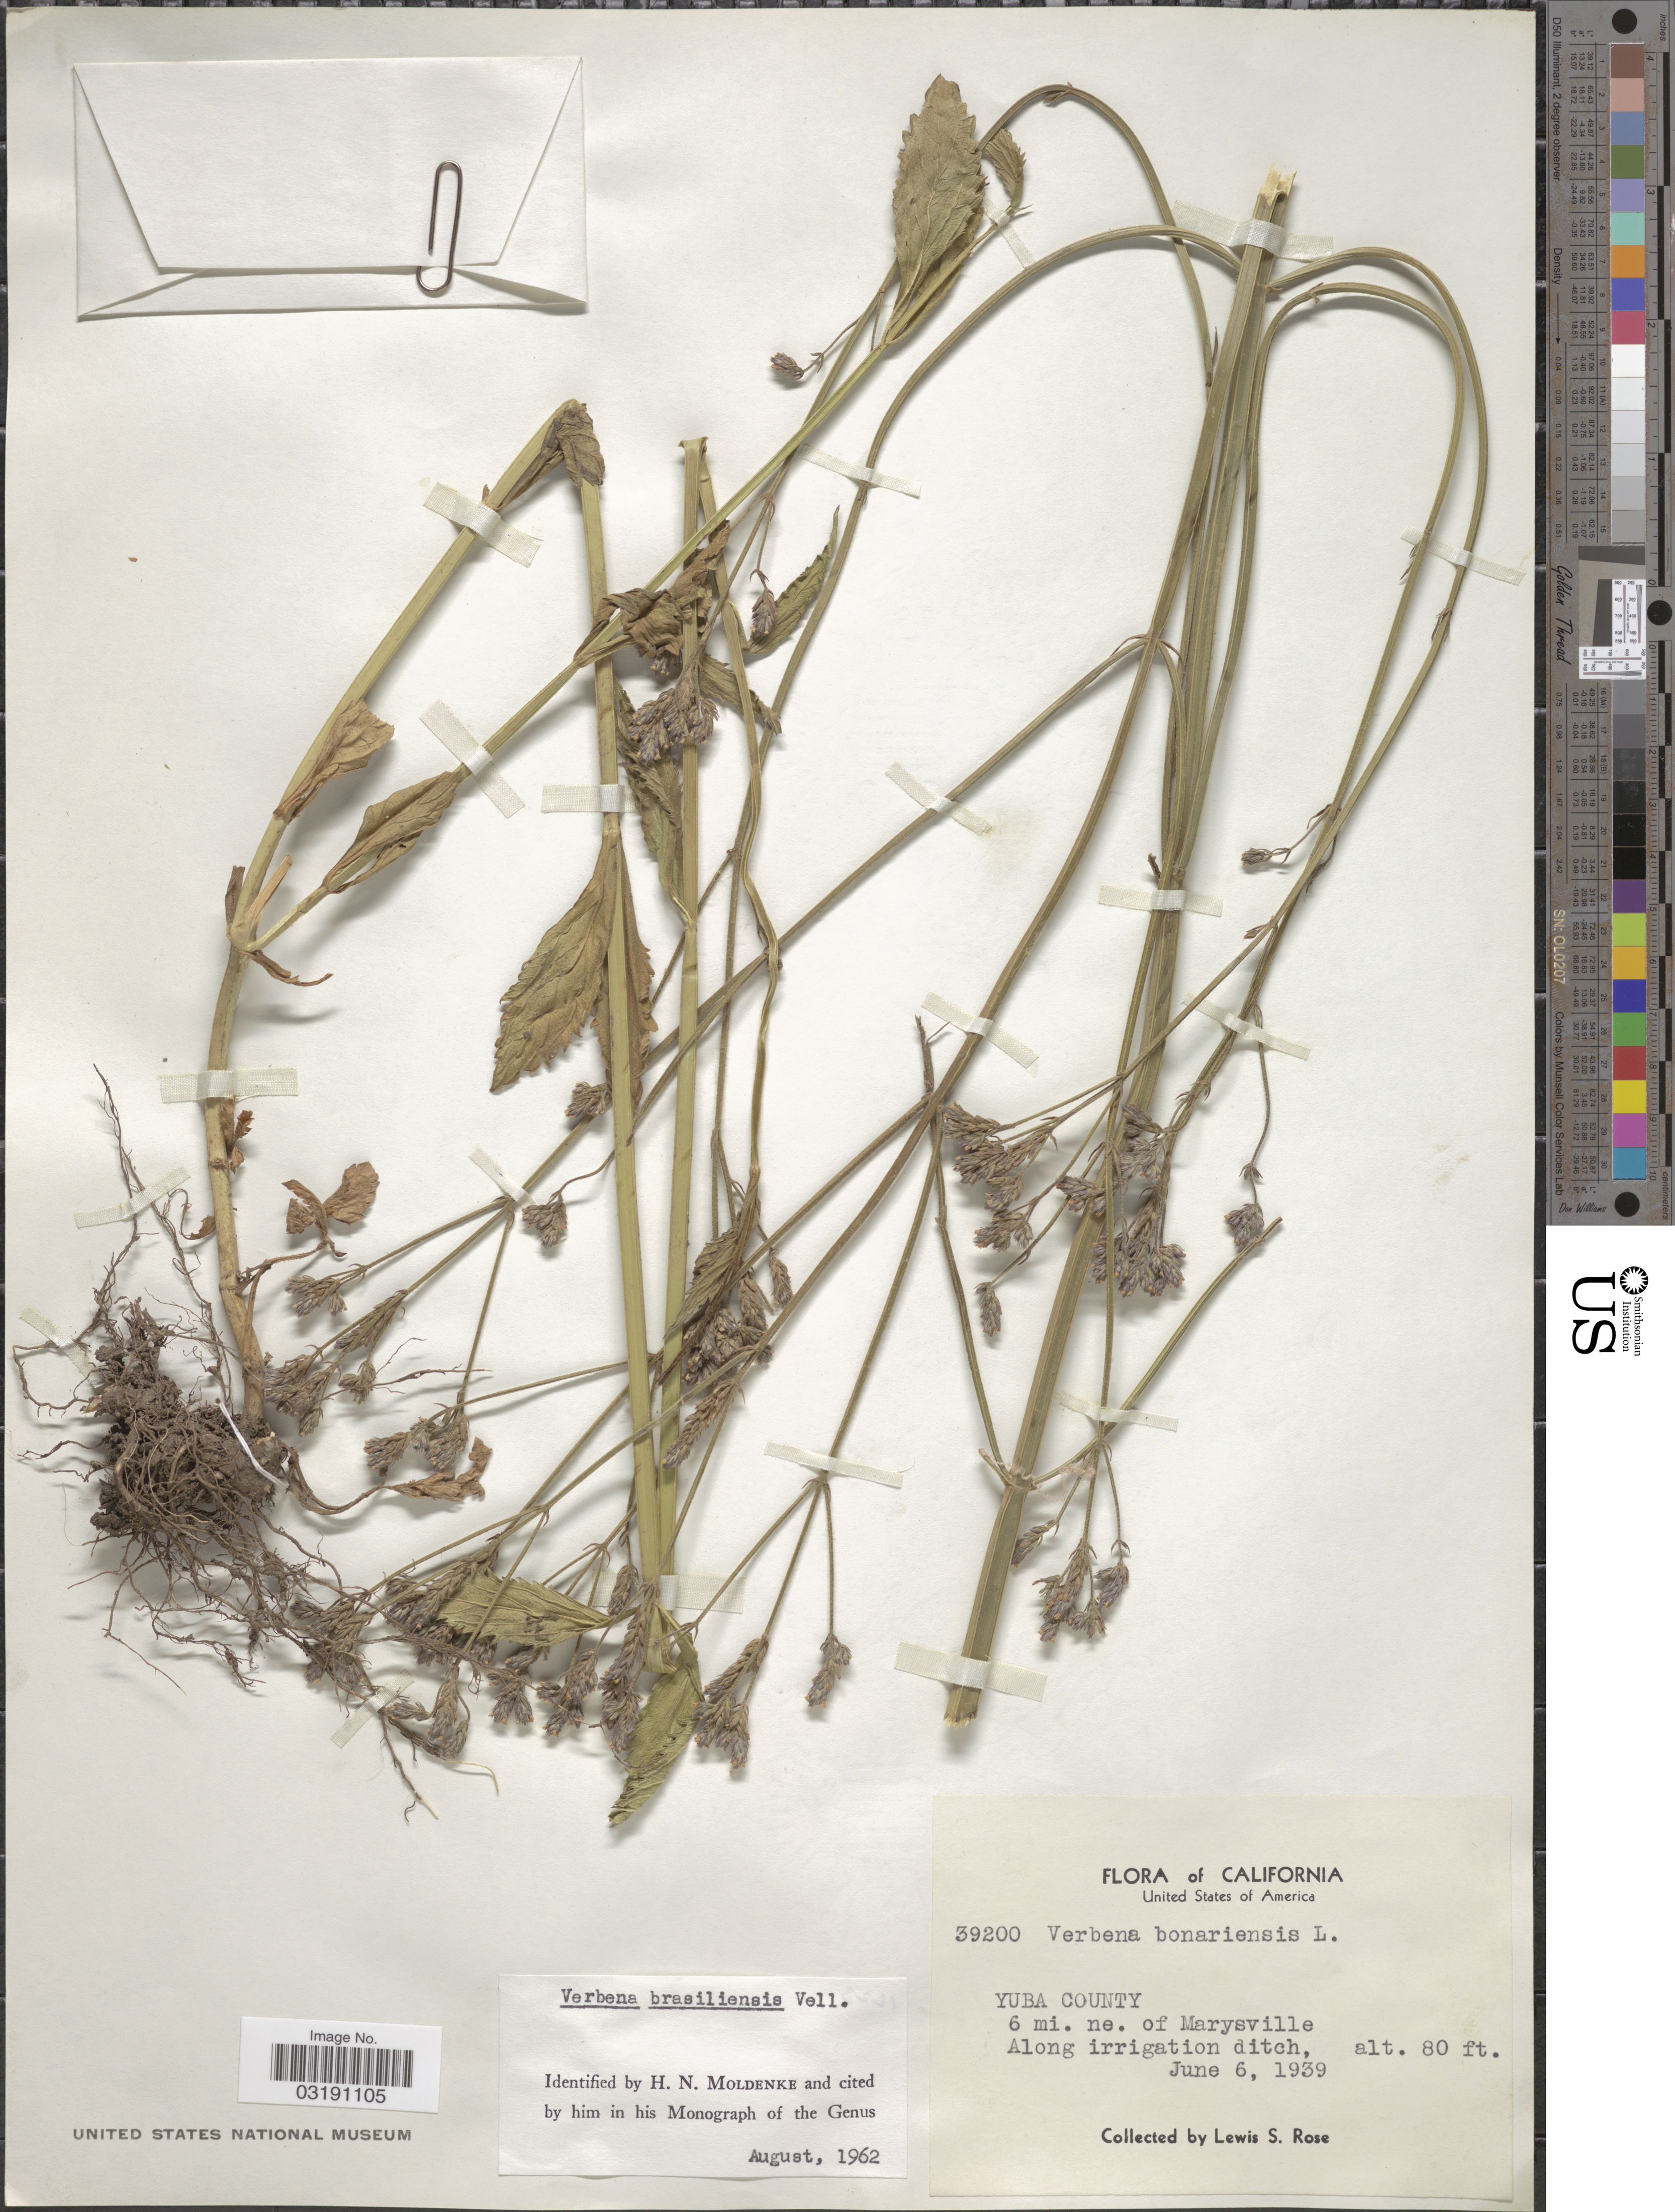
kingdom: Plantae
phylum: Tracheophyta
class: Magnoliopsida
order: Lamiales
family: Verbenaceae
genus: Verbena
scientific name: Verbena brasiliensis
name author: Vell.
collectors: L. S. Rose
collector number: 39200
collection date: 1939-06-06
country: United States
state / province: California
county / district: Yuba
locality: Yuba County. 6 mi. ne. of Marysville. Along irrigation ditch.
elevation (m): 24